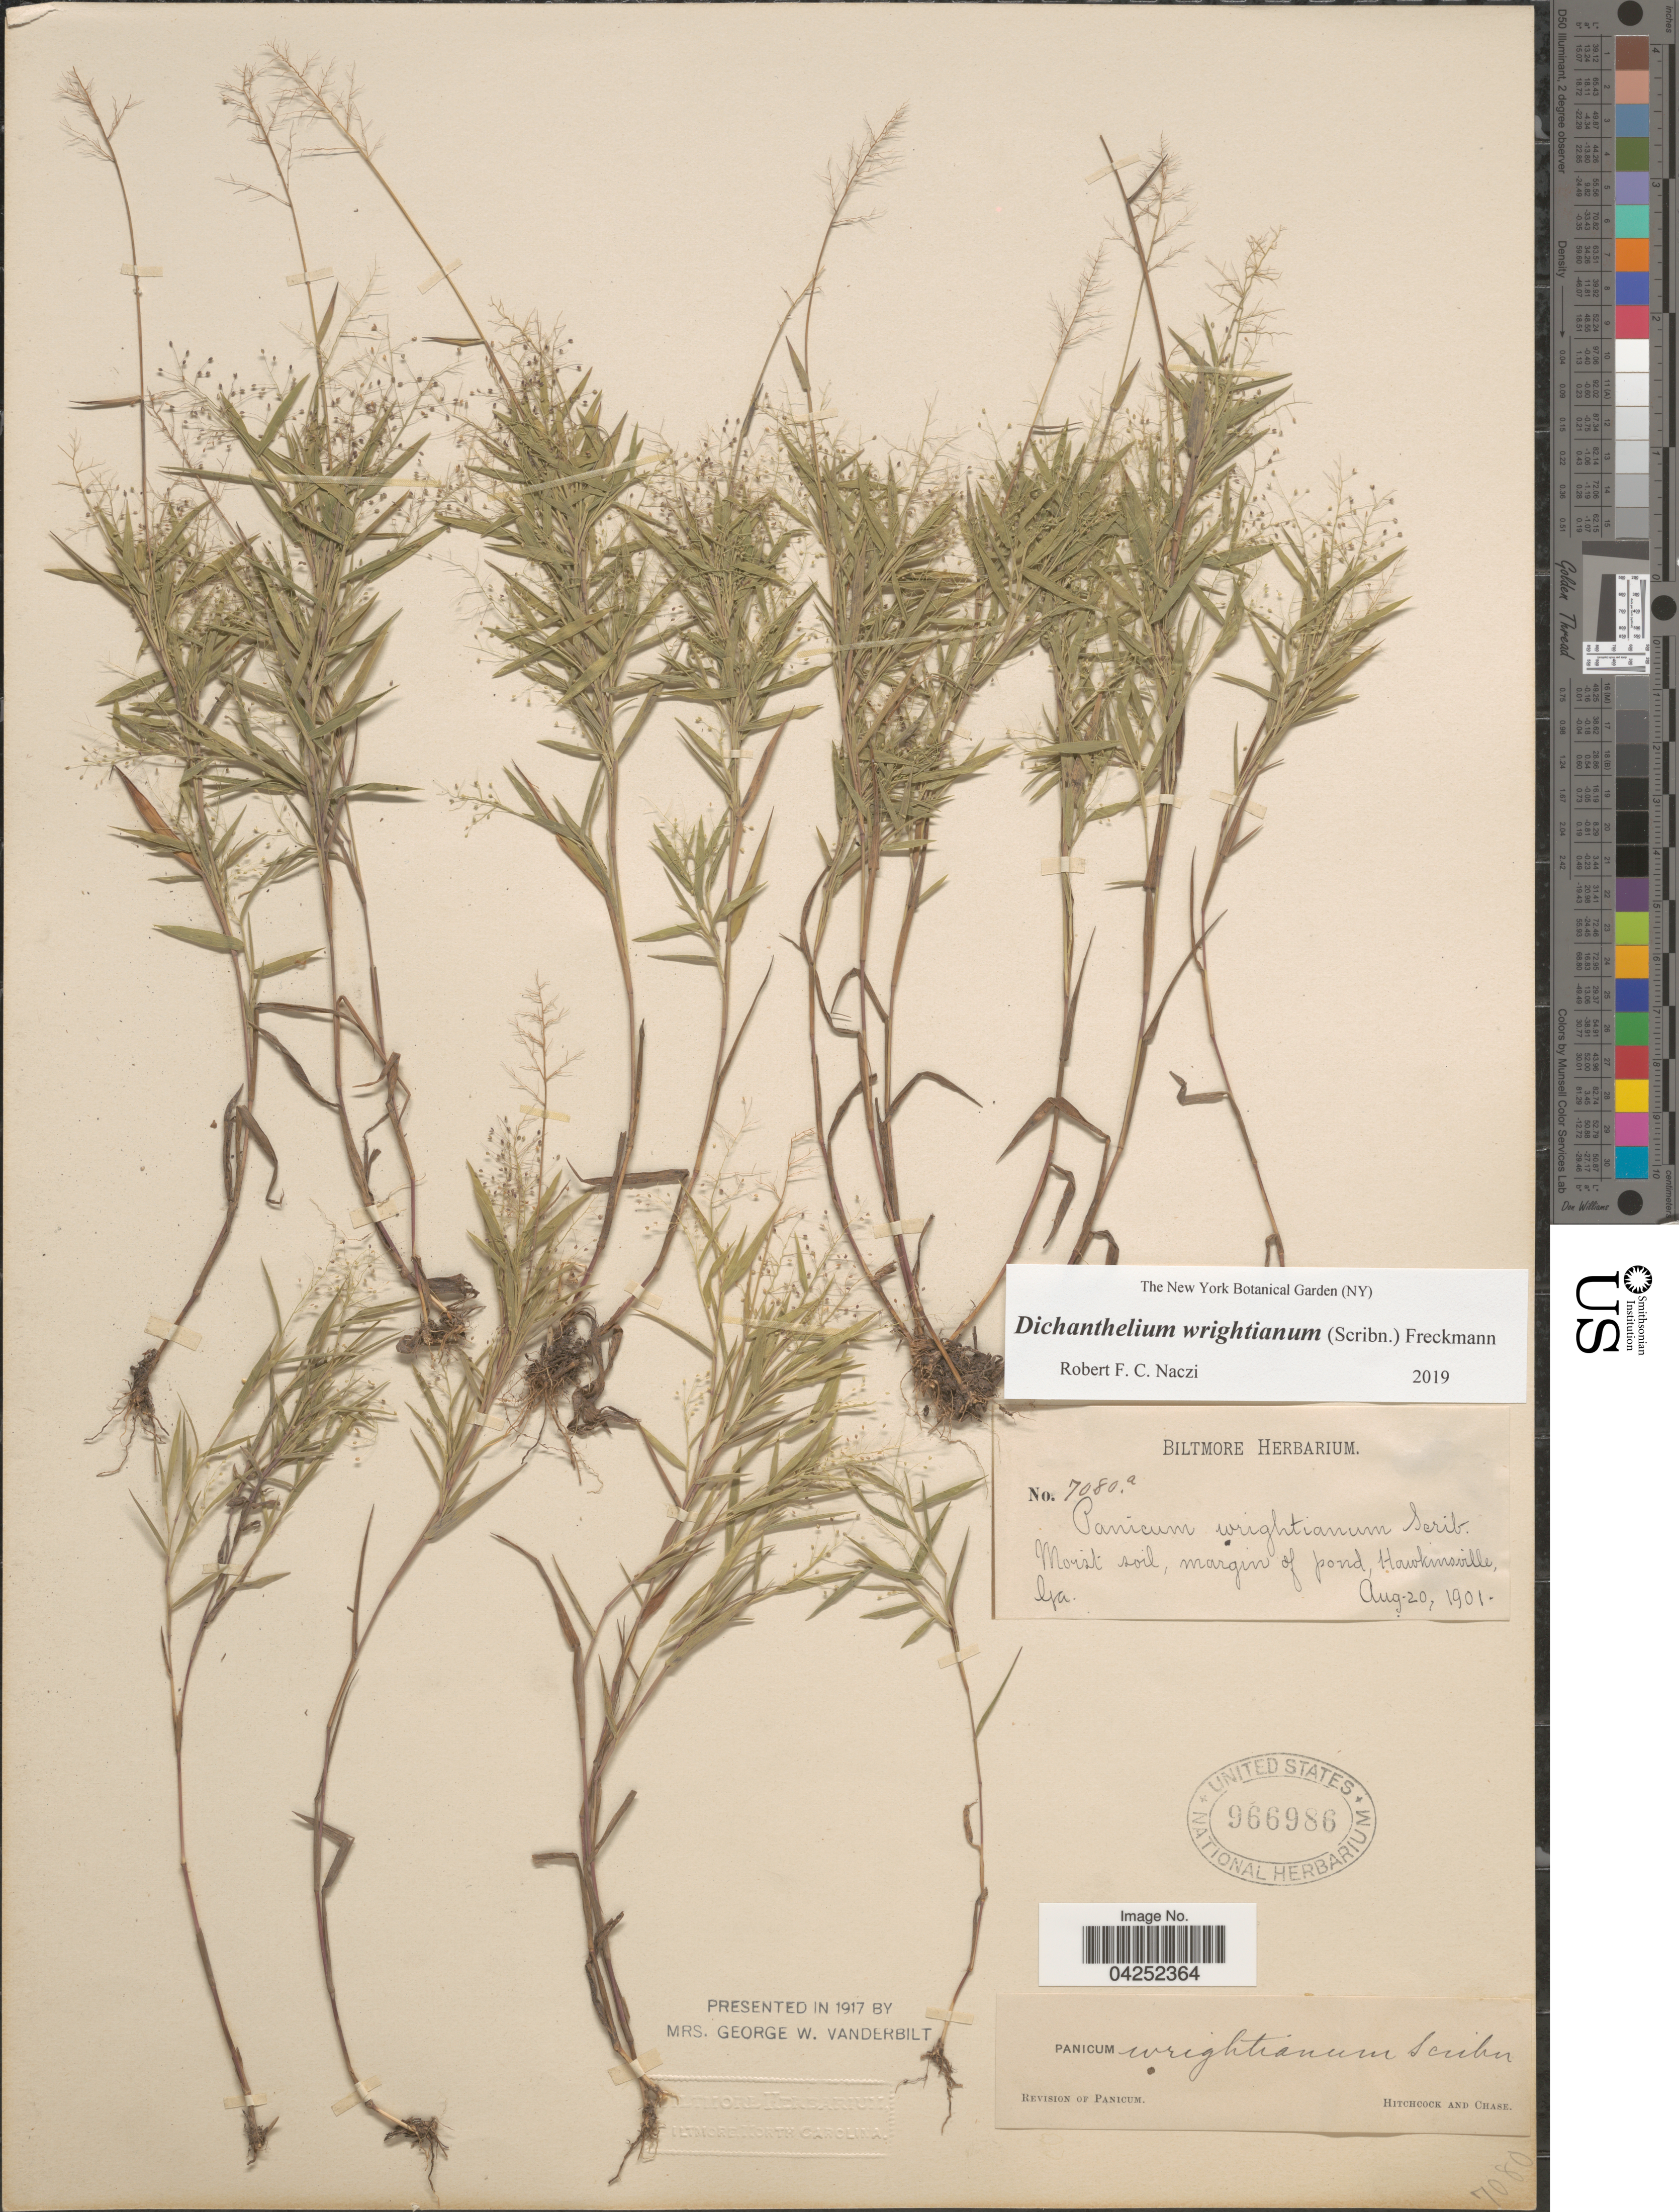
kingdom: Plantae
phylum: Tracheophyta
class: Liliopsida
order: Poales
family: Poaceae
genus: Dichanthelium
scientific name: Dichanthelium acuminatum var. longiligulatum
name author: (Nash) Gould & C.A. Clark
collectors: ex herb. Biltmore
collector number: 7080a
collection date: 1901-08-20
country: United States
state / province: Georgia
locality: Moist soil, margin of pond, Hawkinsville.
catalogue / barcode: US 966986